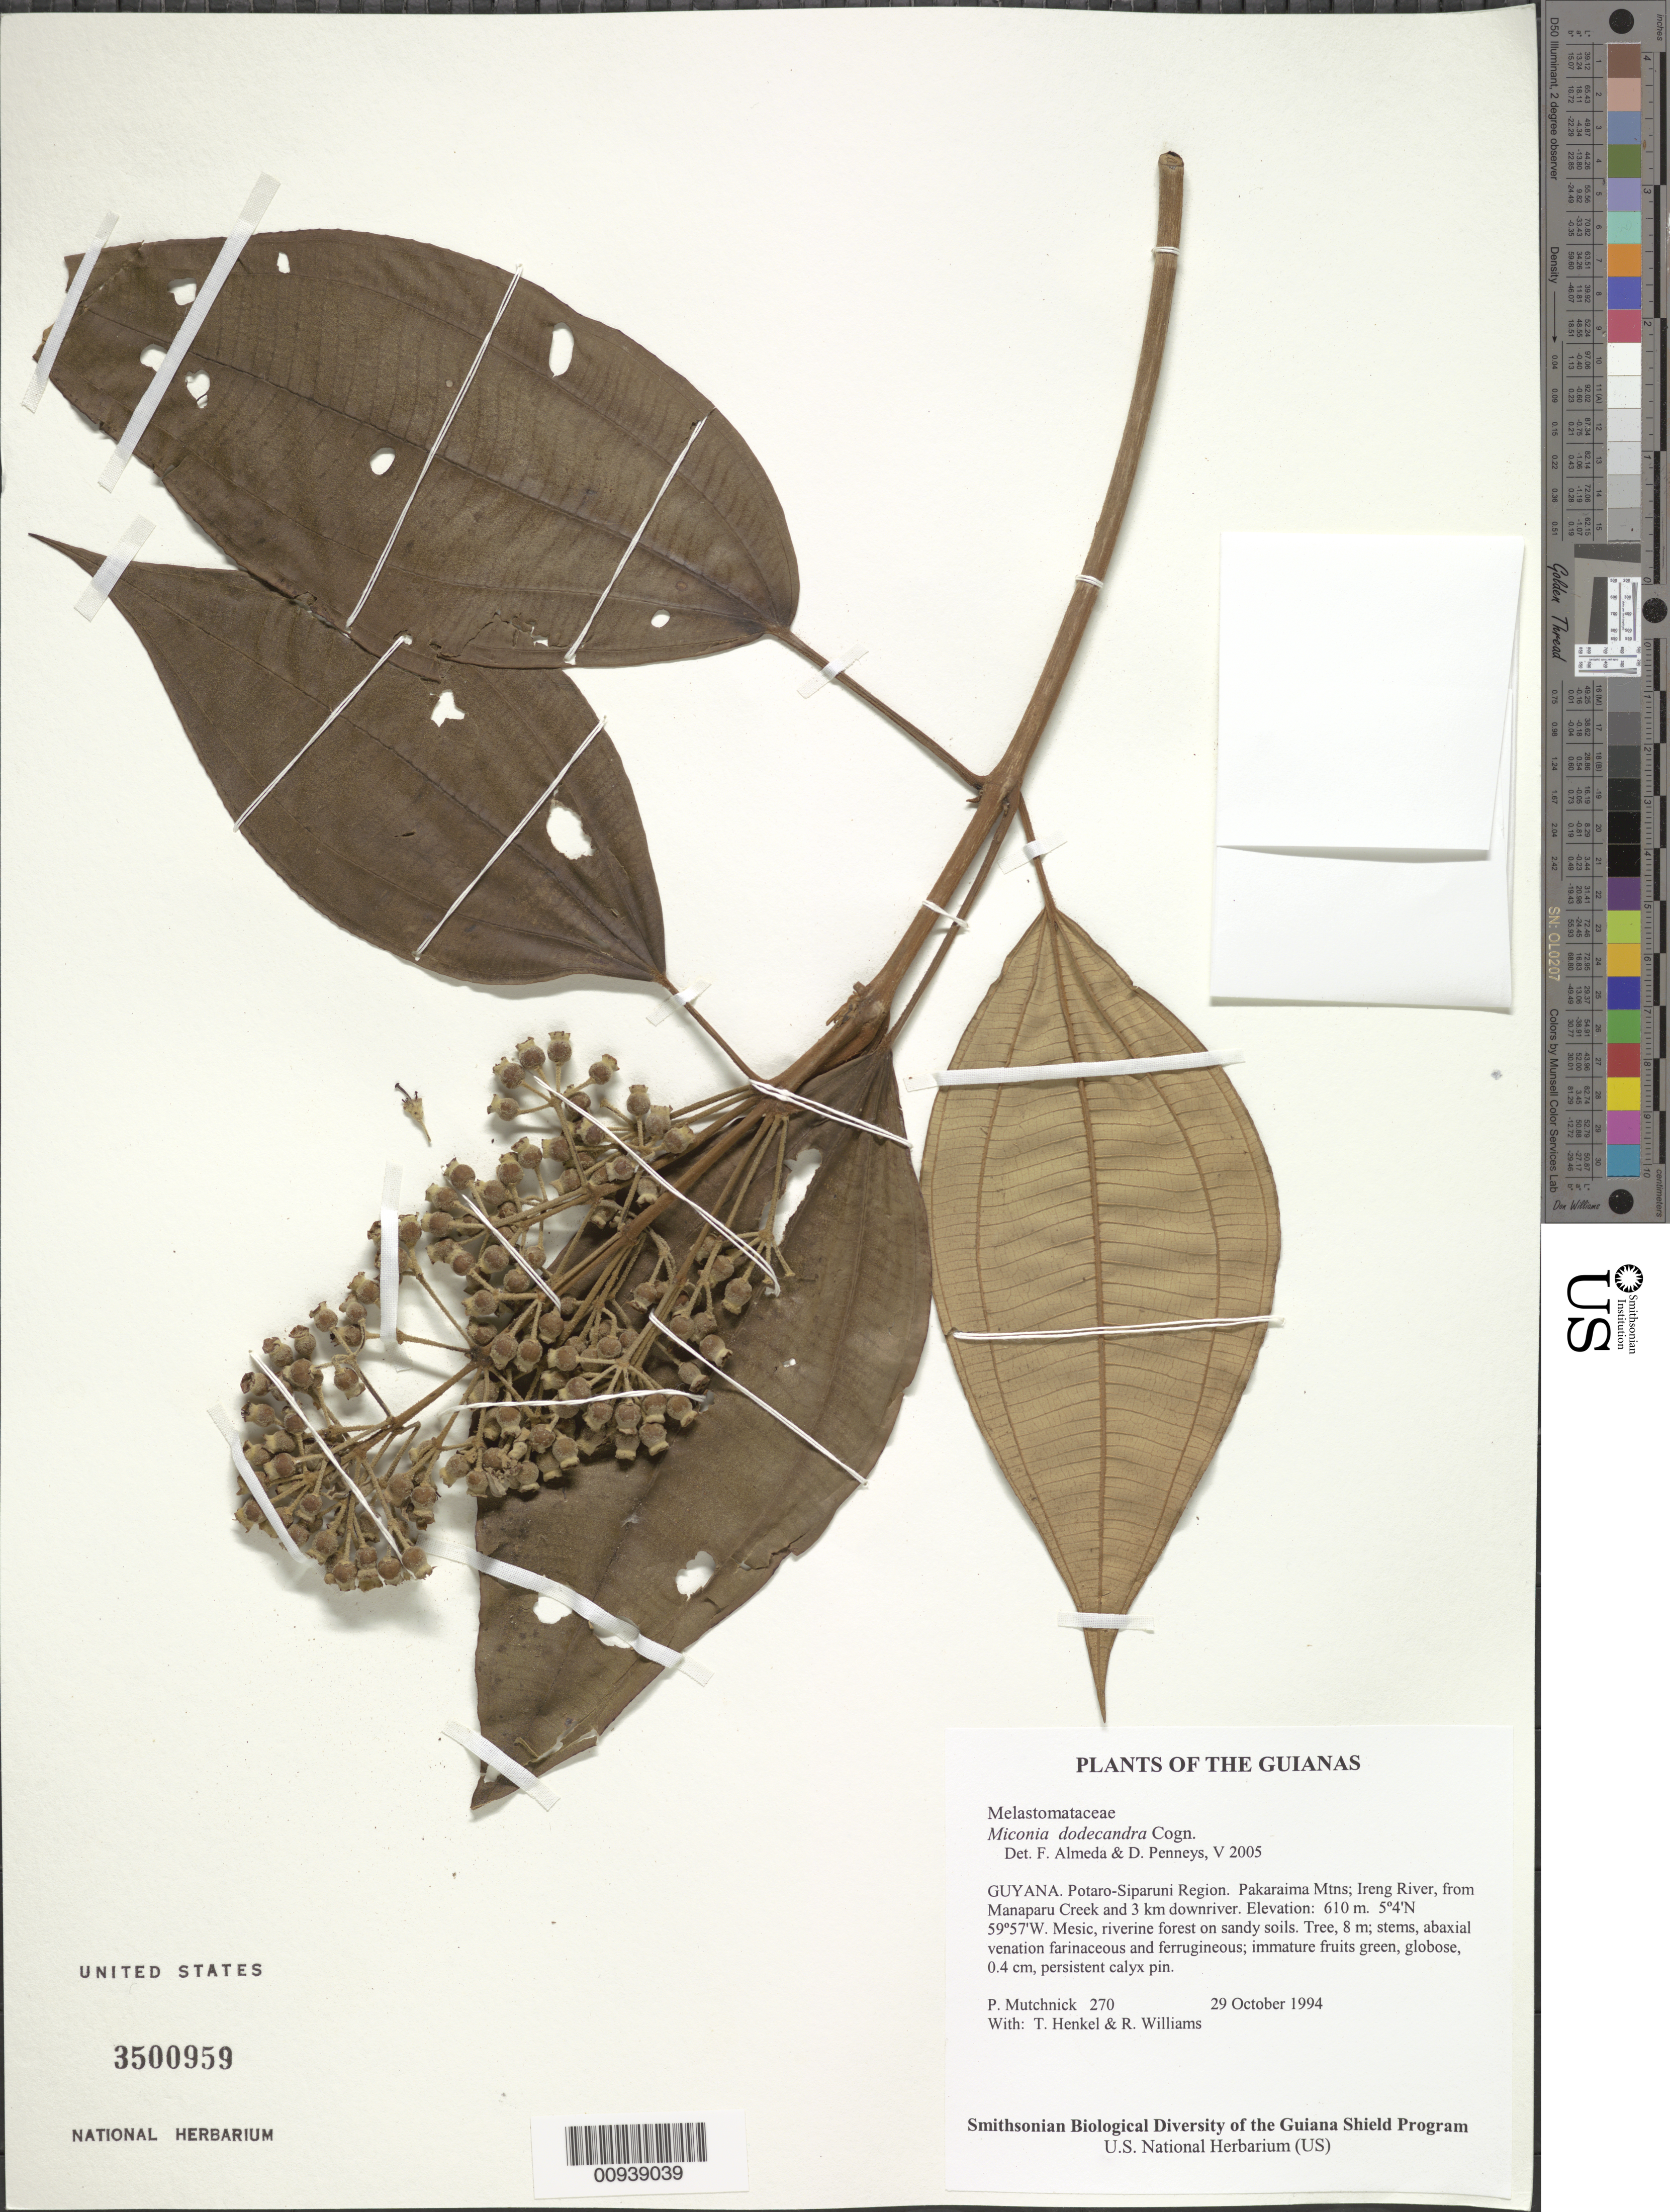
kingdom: Plantae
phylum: Tracheophyta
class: Magnoliopsida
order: Myrtales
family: Melastomataceae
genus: Miconia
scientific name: Miconia dodecandra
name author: Cogn.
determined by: Almeda, F.; Penneys, D. S.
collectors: P. Mutchnick, T. Henkel & R. Williams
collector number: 270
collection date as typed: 29 October 1994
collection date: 1994-10-29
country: Guyana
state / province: Potaro-Siparuni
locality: Pakaraima Mtns; Ireng River, from Manaparu Creek and 3 km downriver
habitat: Mesic, riverine forest on sandy soils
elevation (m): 610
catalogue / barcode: US 3500959